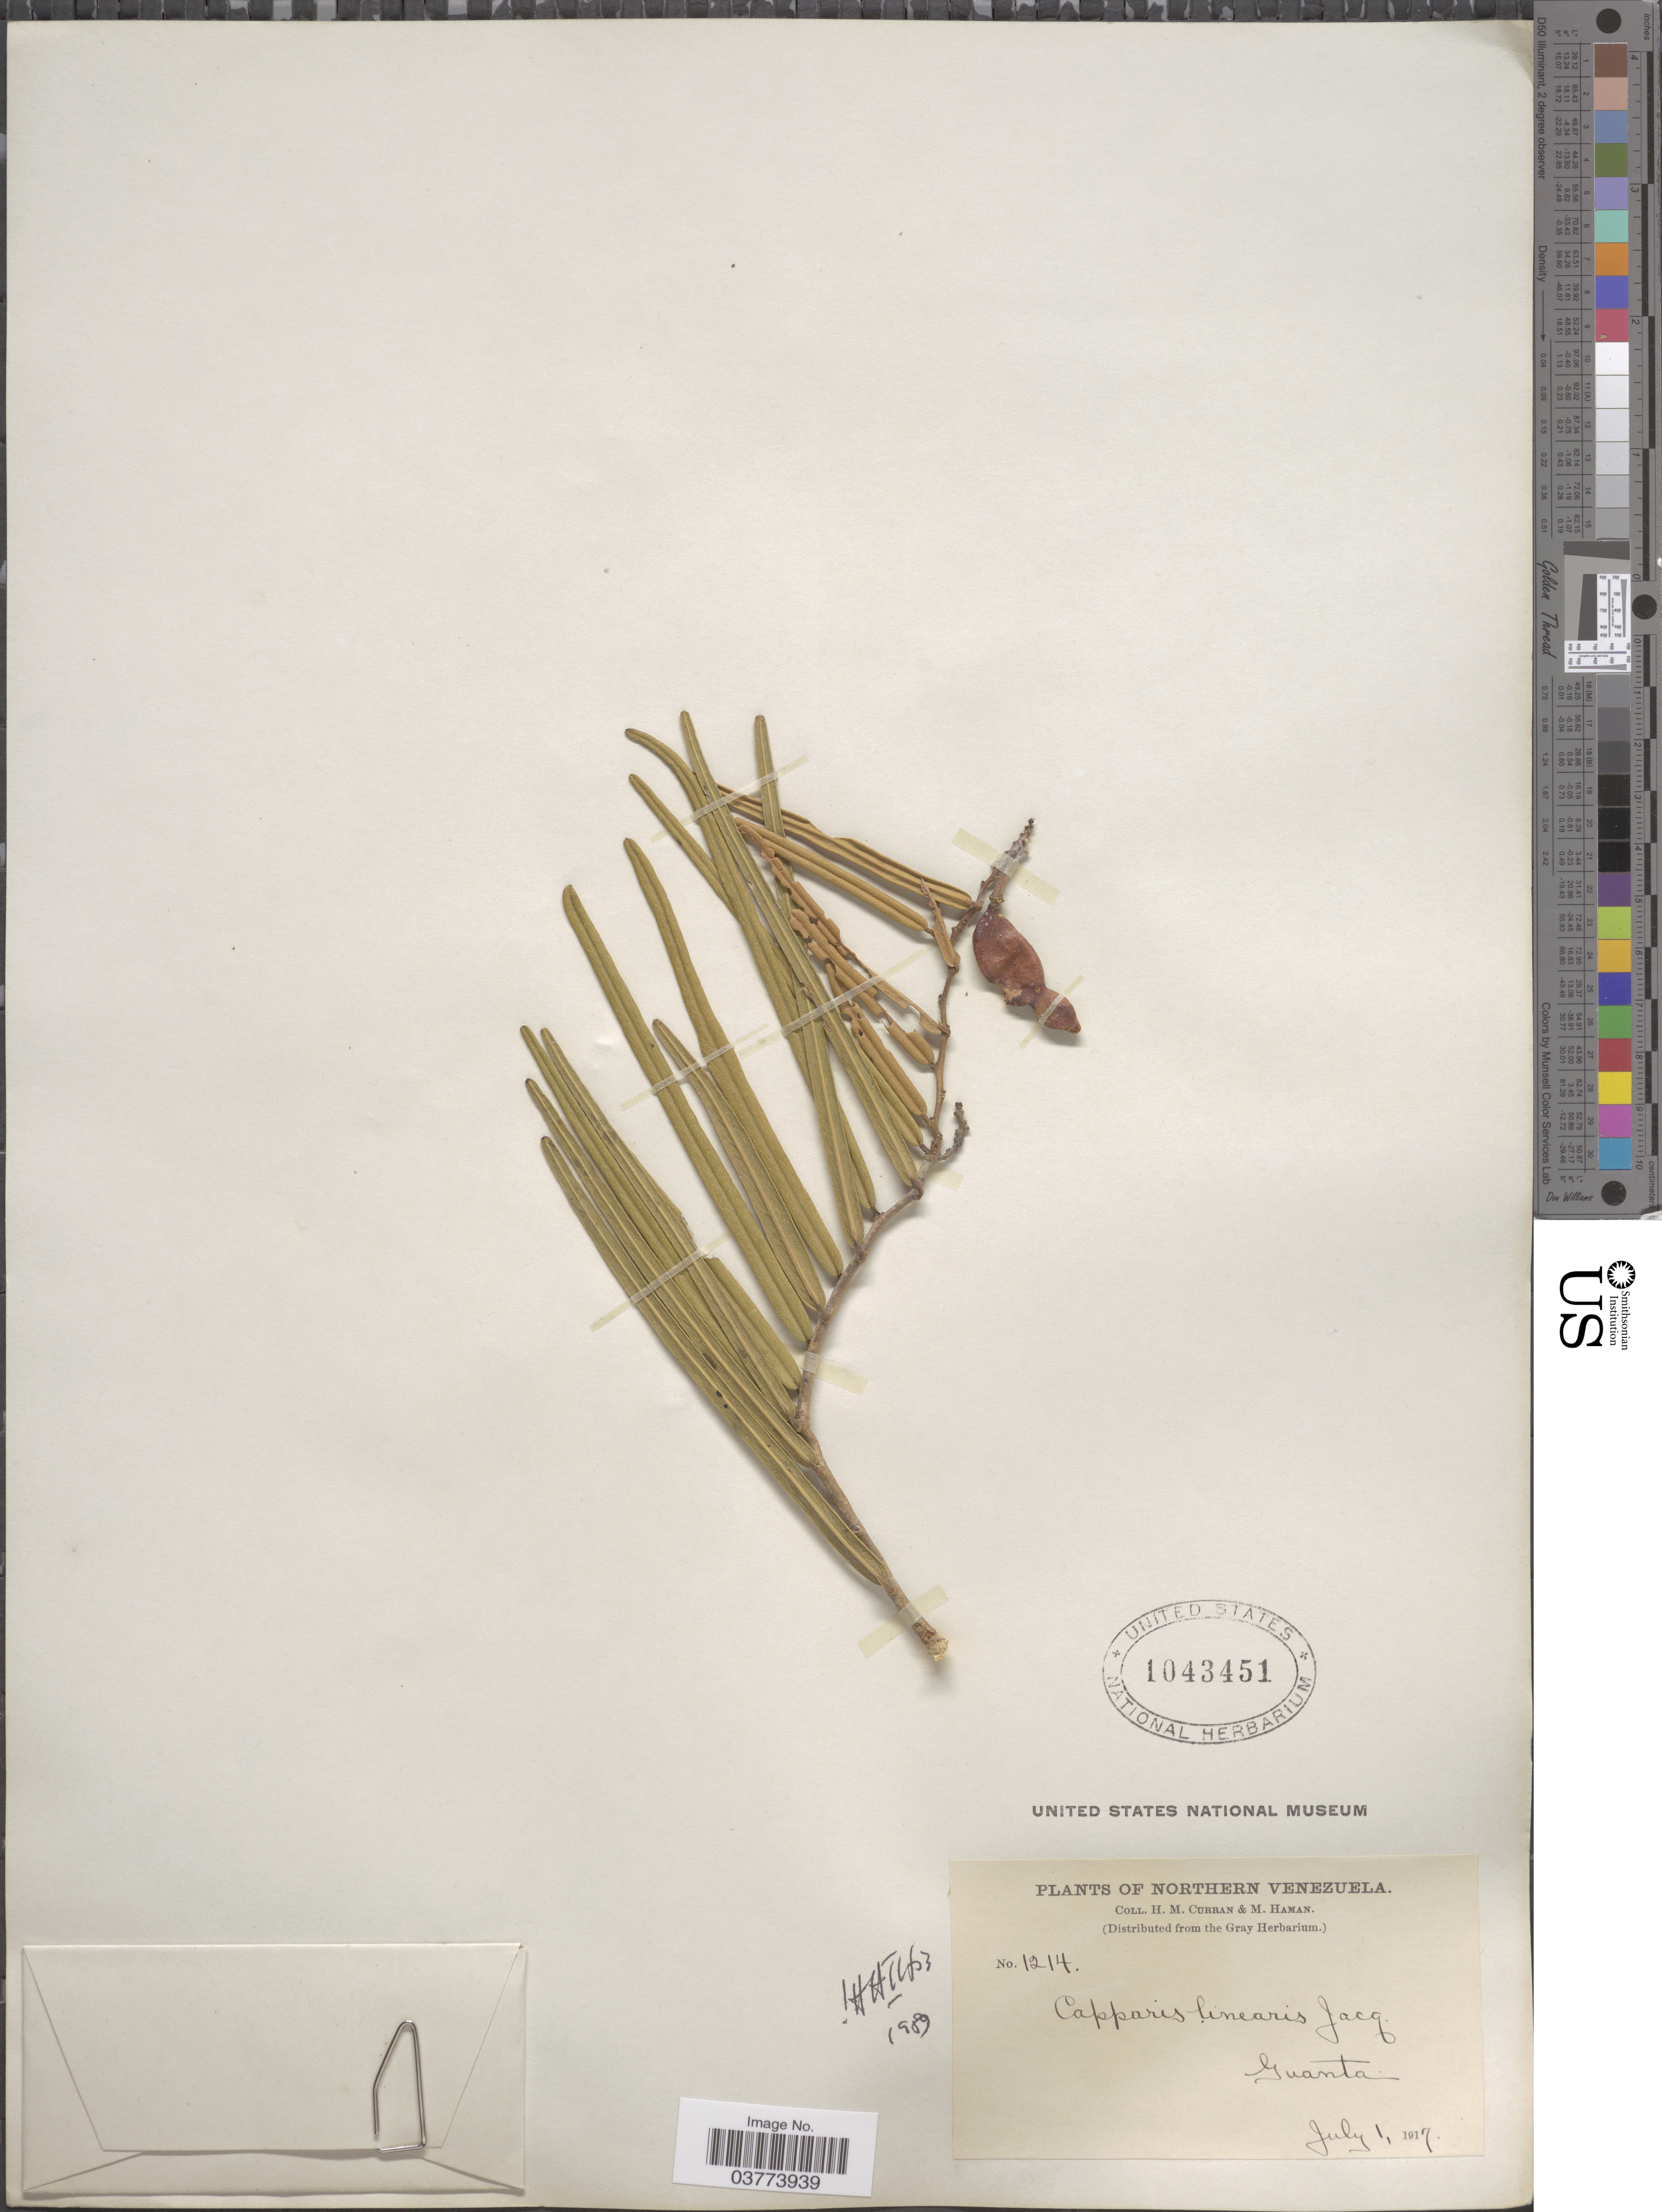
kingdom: Plantae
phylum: Tracheophyta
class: Magnoliopsida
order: Brassicales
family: Capparaceae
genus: Cynophalla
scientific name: Cynophalla linearis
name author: (Jacq.) J. Presl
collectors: H. M. Curran & M. Haman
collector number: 1214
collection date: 1917-07-01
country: Venezuela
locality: Northern Venezuela. Guanta.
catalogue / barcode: US 1043451